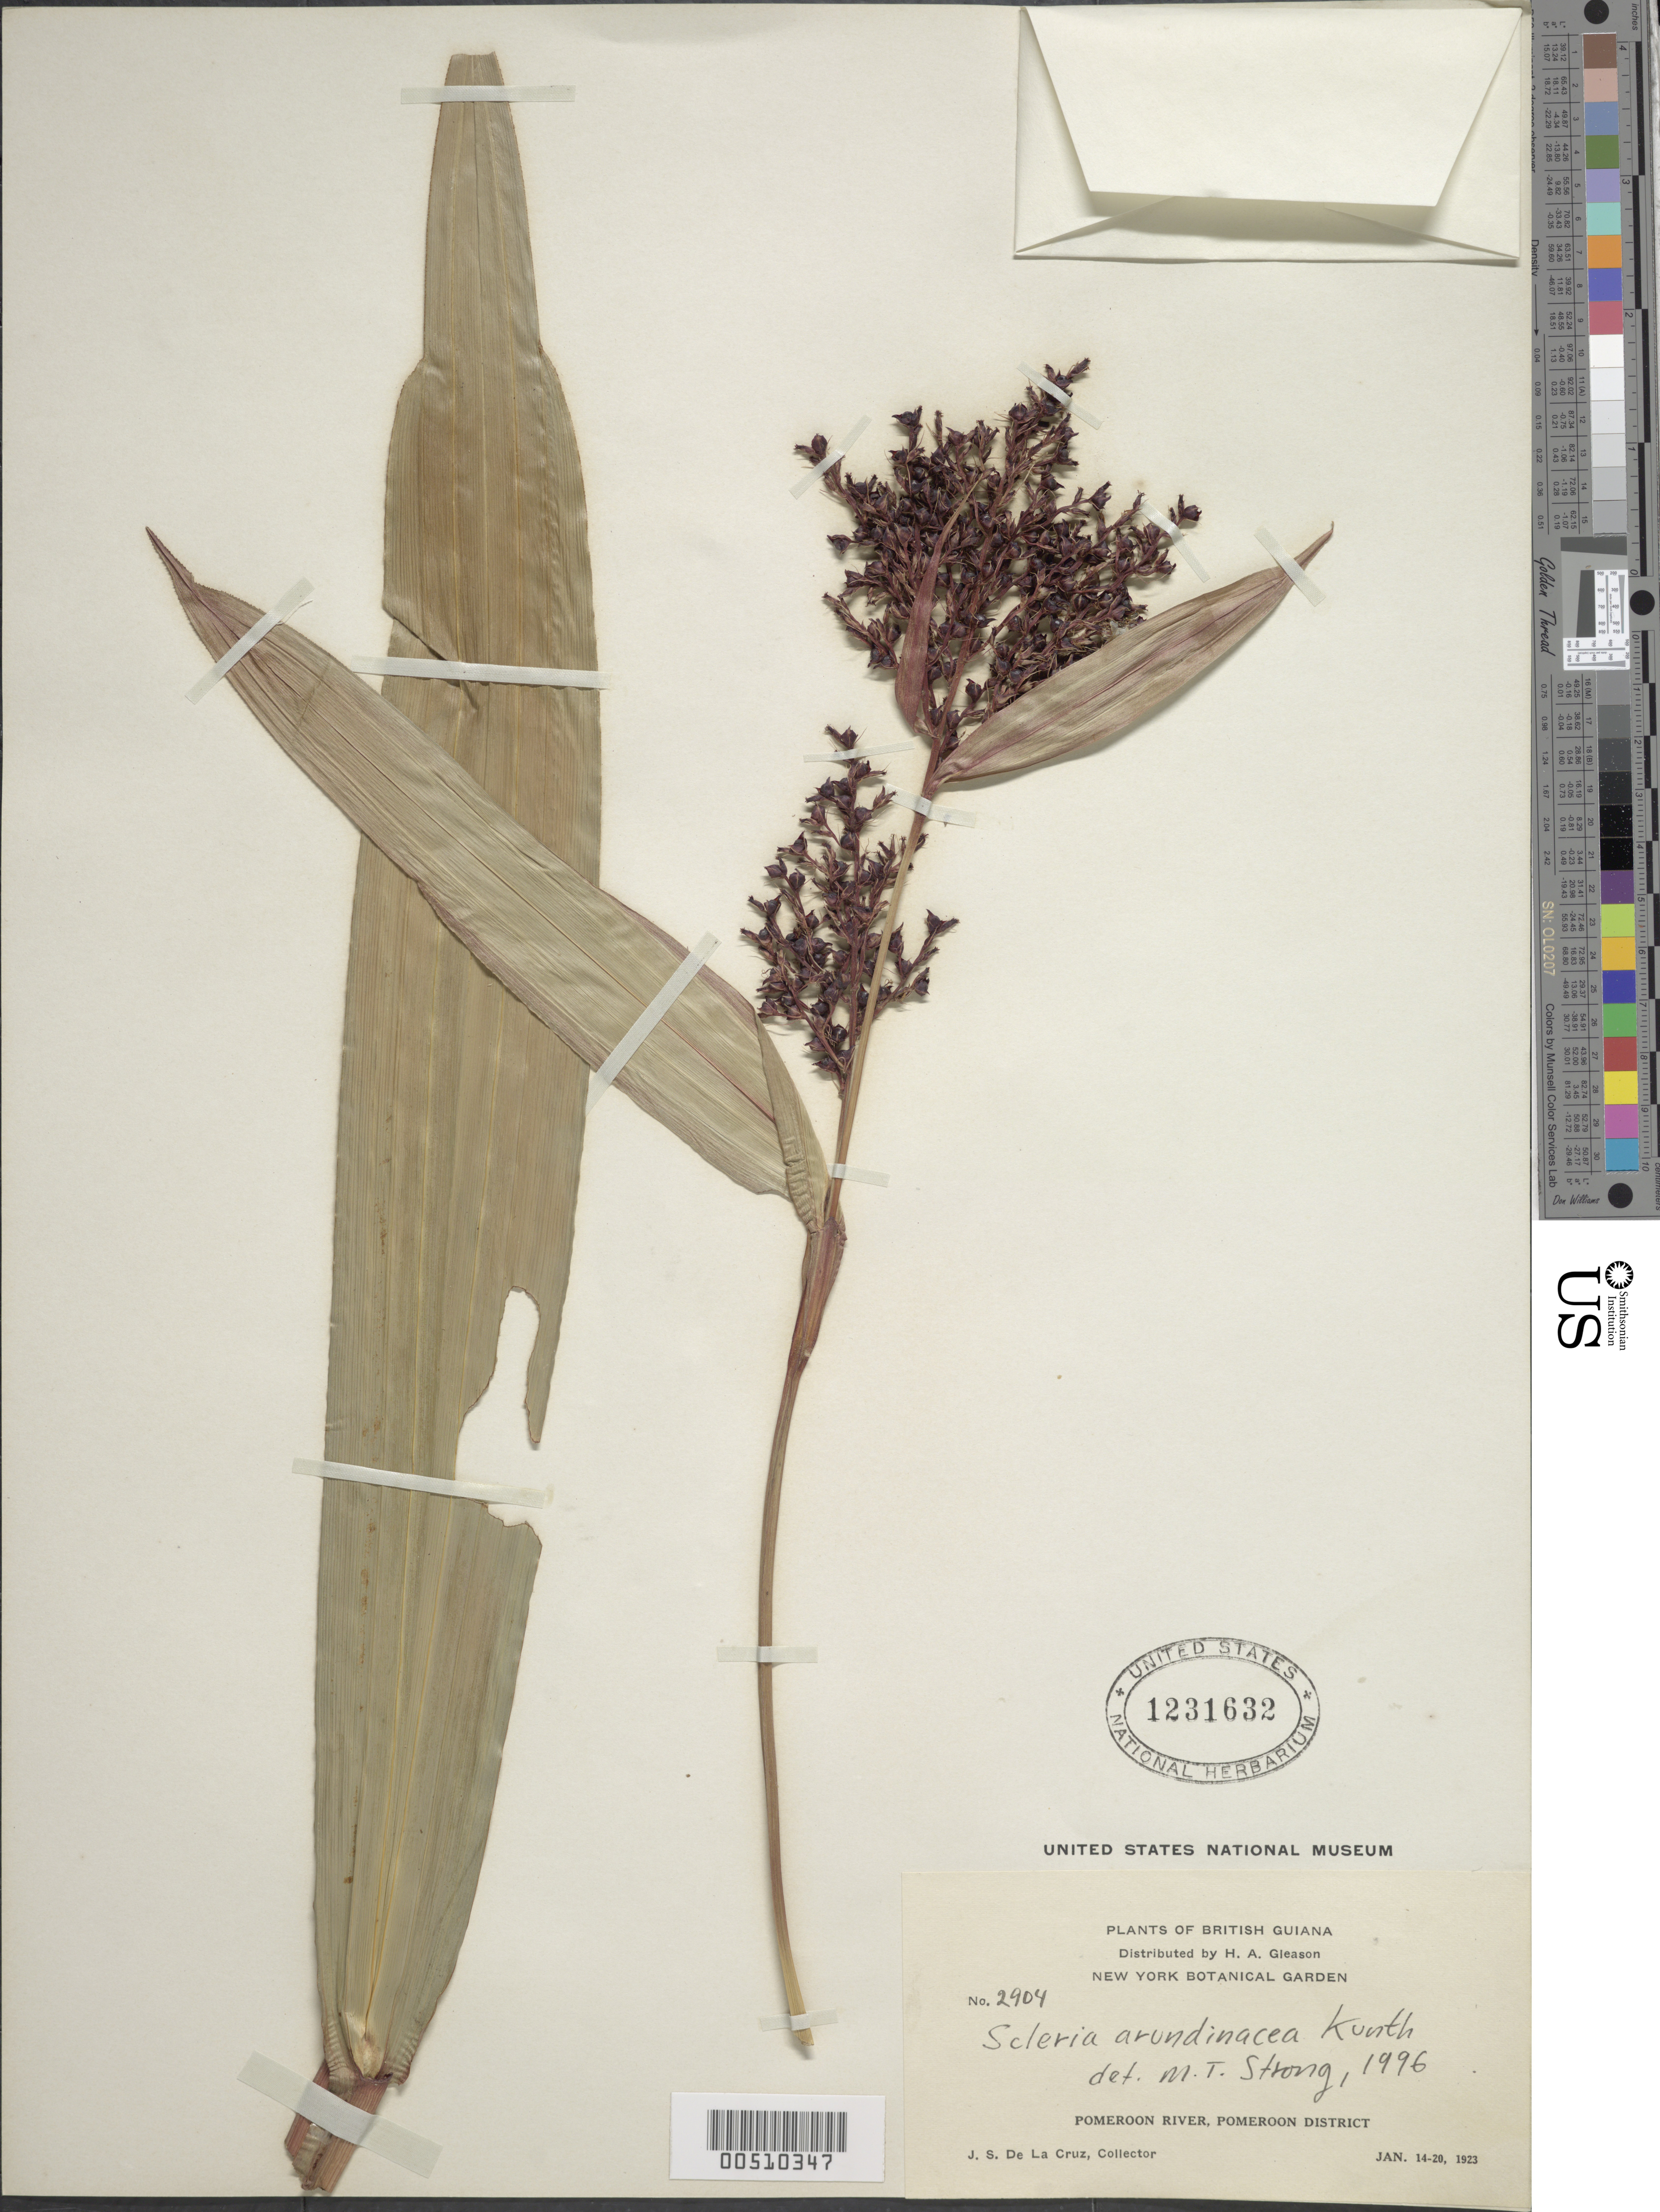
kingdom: Plantae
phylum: Tracheophyta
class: Liliopsida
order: Poales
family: Cyperaceae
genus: Scleria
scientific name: Scleria latifolia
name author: Sw.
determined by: Strong, Mark T., (BOT), Smithsonian Institution - National Museum of Natural History (UNITED STATES)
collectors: J. S. de la Cruz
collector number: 2904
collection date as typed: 14 Jan 1923 to 20 Jan 1923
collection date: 1923-01-14/1923-01-20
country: Guyana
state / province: Pomeroon-Supenaam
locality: Pomeroon River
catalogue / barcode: US 1231632